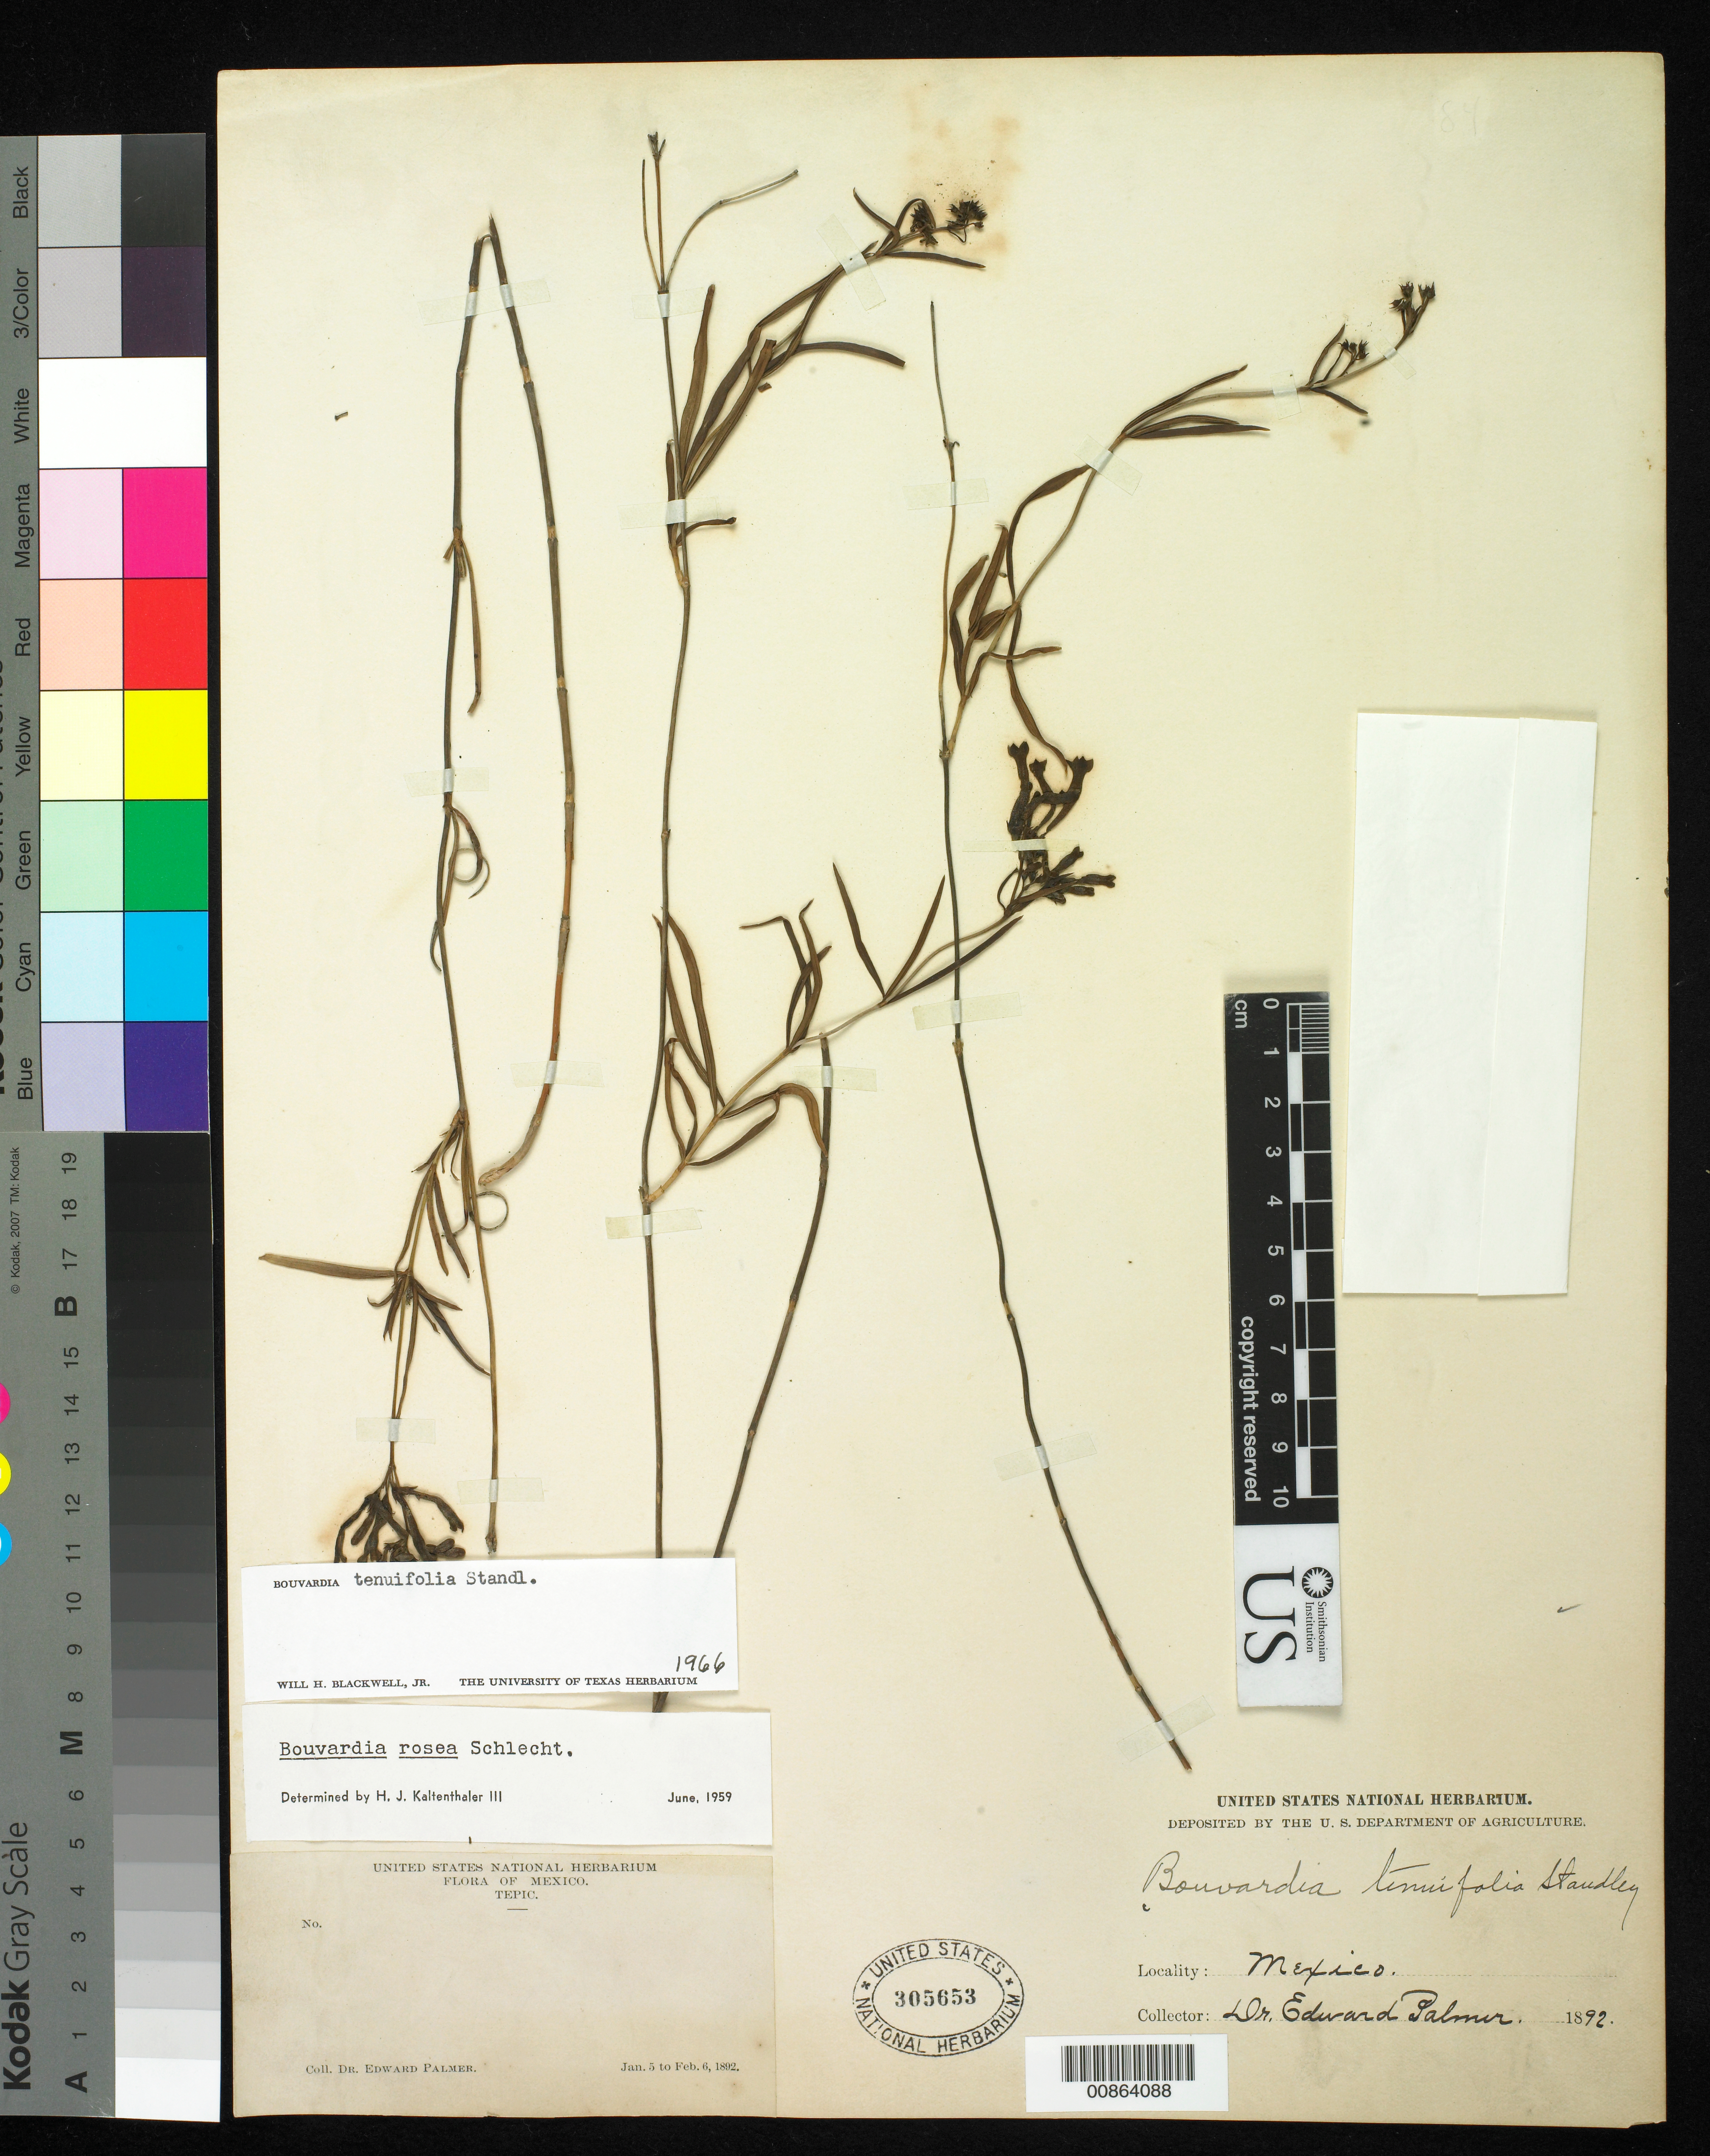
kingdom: Plantae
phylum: Tracheophyta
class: Magnoliopsida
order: Gentianales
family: Rubiaceae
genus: Bouvardia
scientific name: Bouvardia tenuifolia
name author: Standl.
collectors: E. Palmer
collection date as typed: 05 Jan 1892 to 06 Feb 1892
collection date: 1892-01-05/1892-02-06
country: Mexico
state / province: Nayarit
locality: Tepic, Nayarit.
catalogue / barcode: US 305653